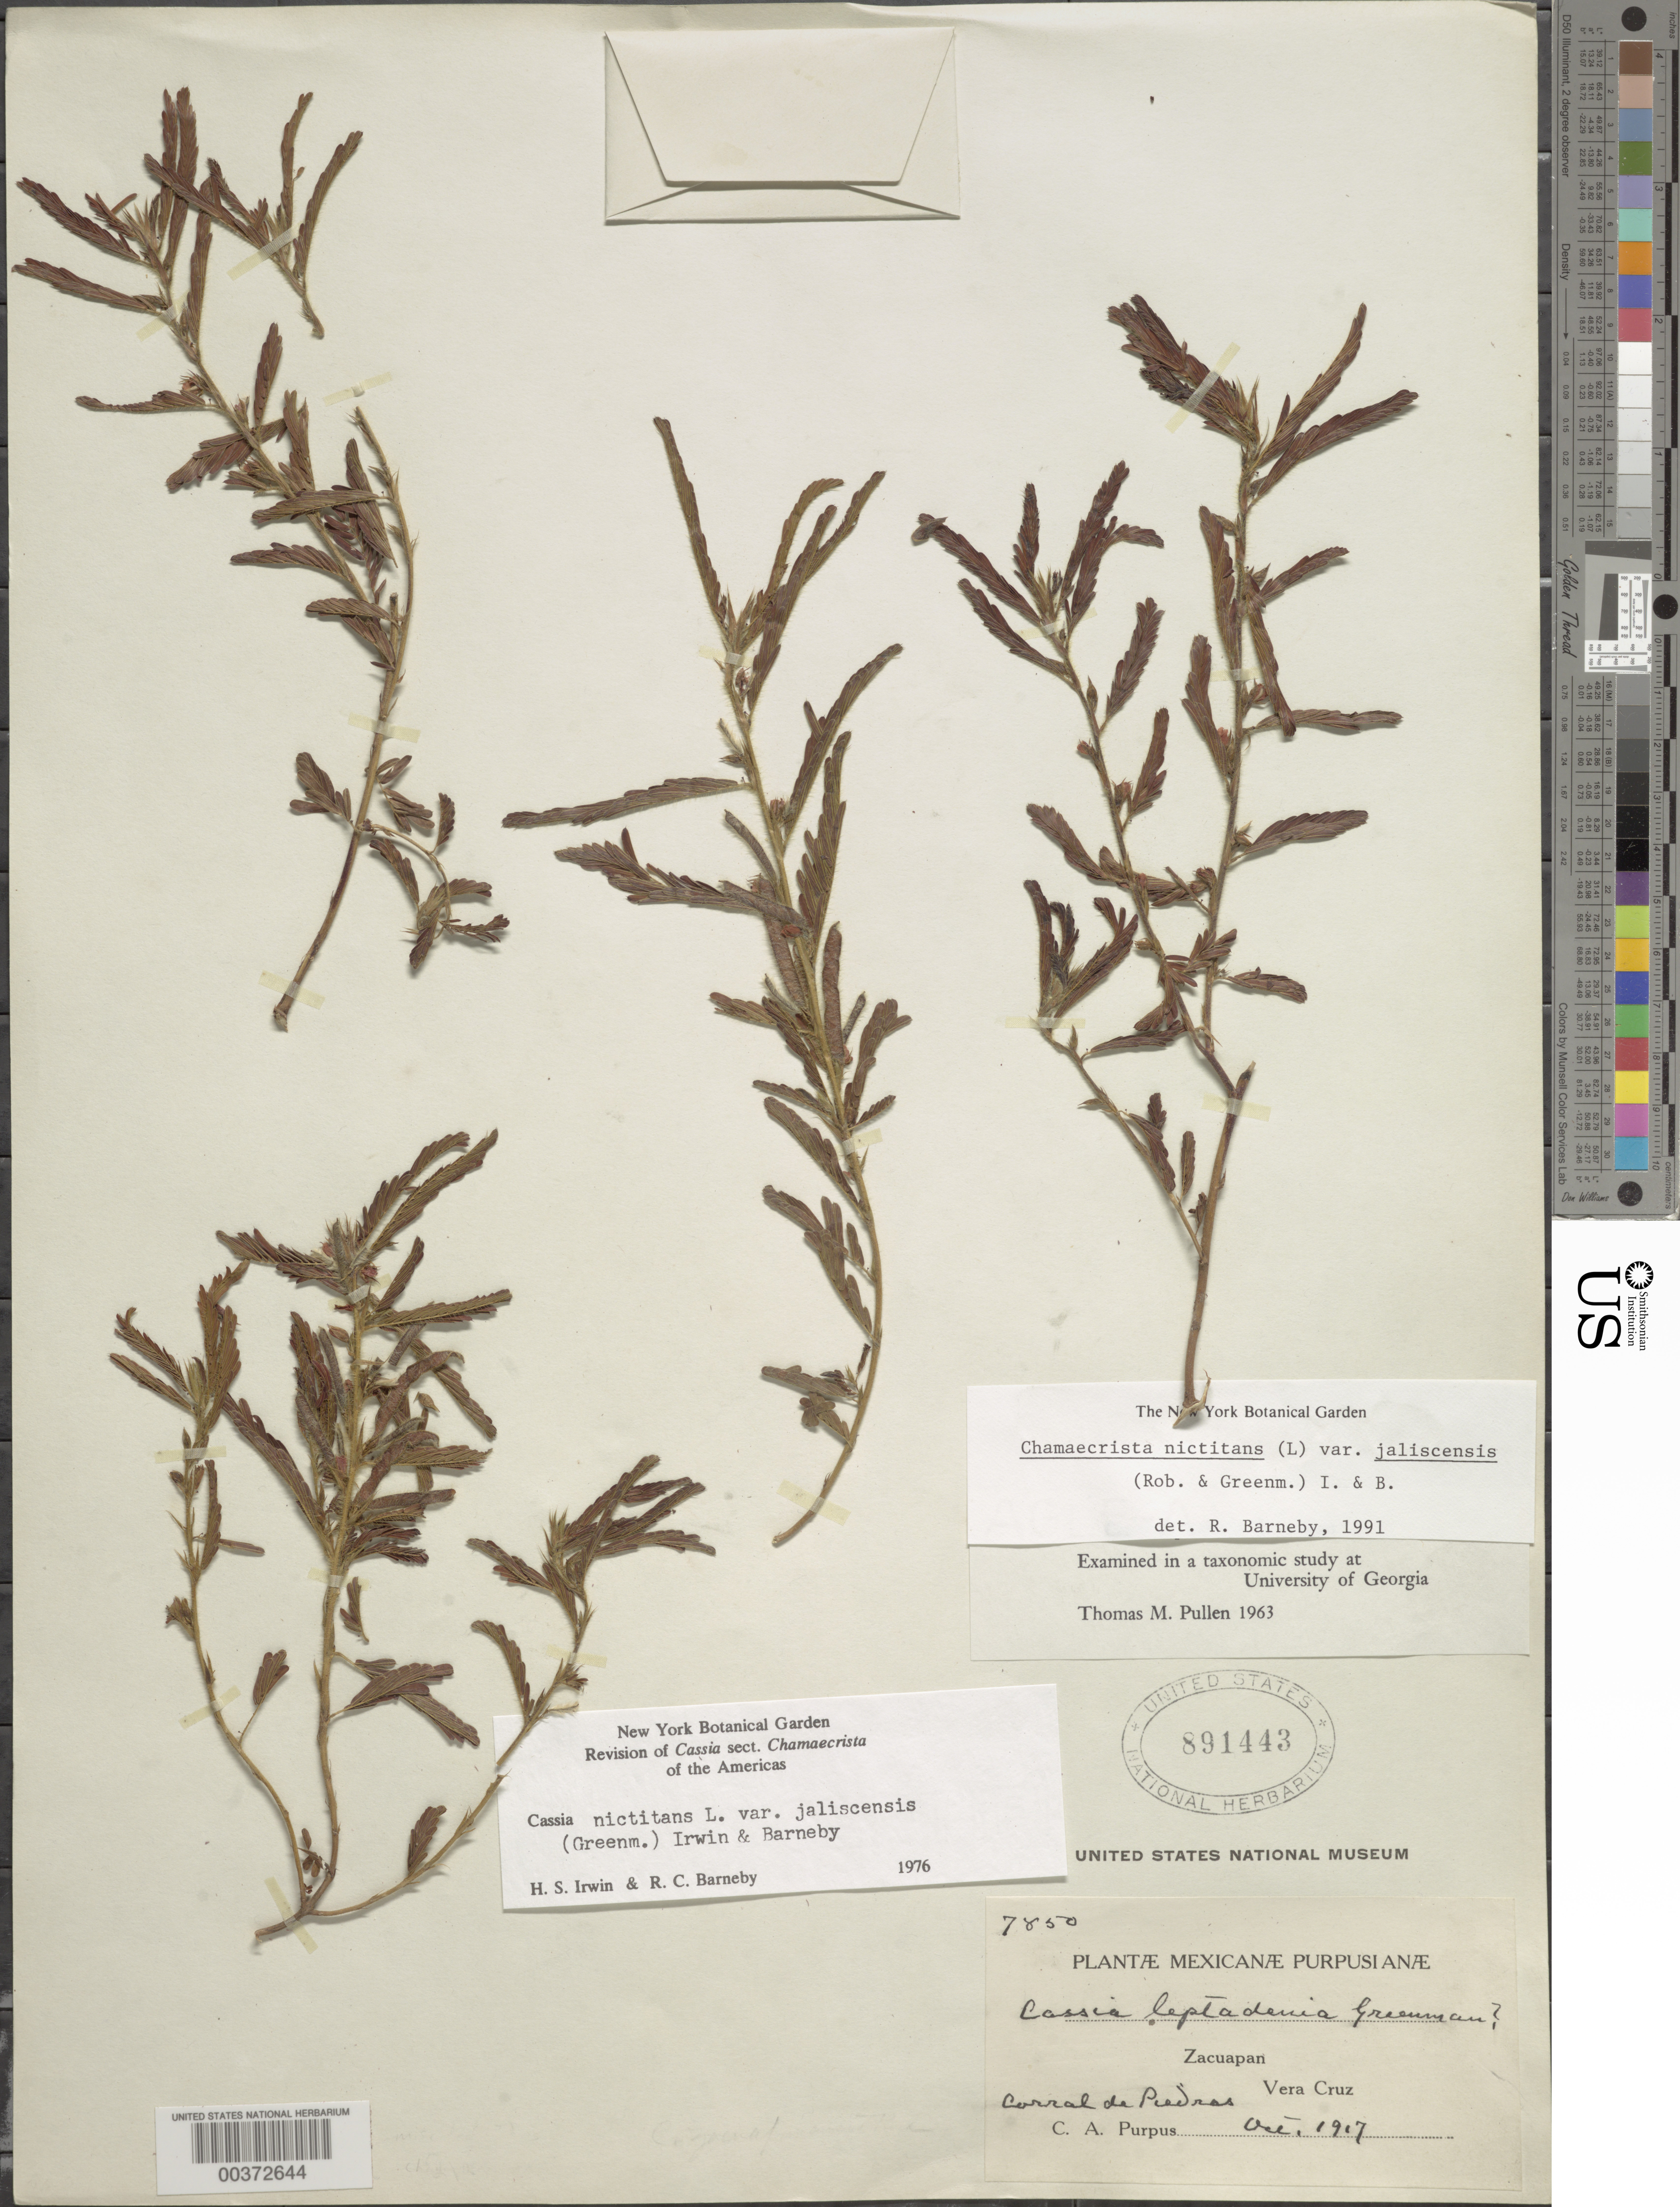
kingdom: Plantae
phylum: Tracheophyta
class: Magnoliopsida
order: Fabales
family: Fabaceae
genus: Chamaecrista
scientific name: Chamaecrista nictitans var. jaliscensis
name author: (Greenm.) H.S. Irwin & Barneby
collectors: C. A. Purpus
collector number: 7850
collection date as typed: Oct 1917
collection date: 1917-10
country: Mexico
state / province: Veracruz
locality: Corral de Piedras; Zacuapan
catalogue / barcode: US 891443